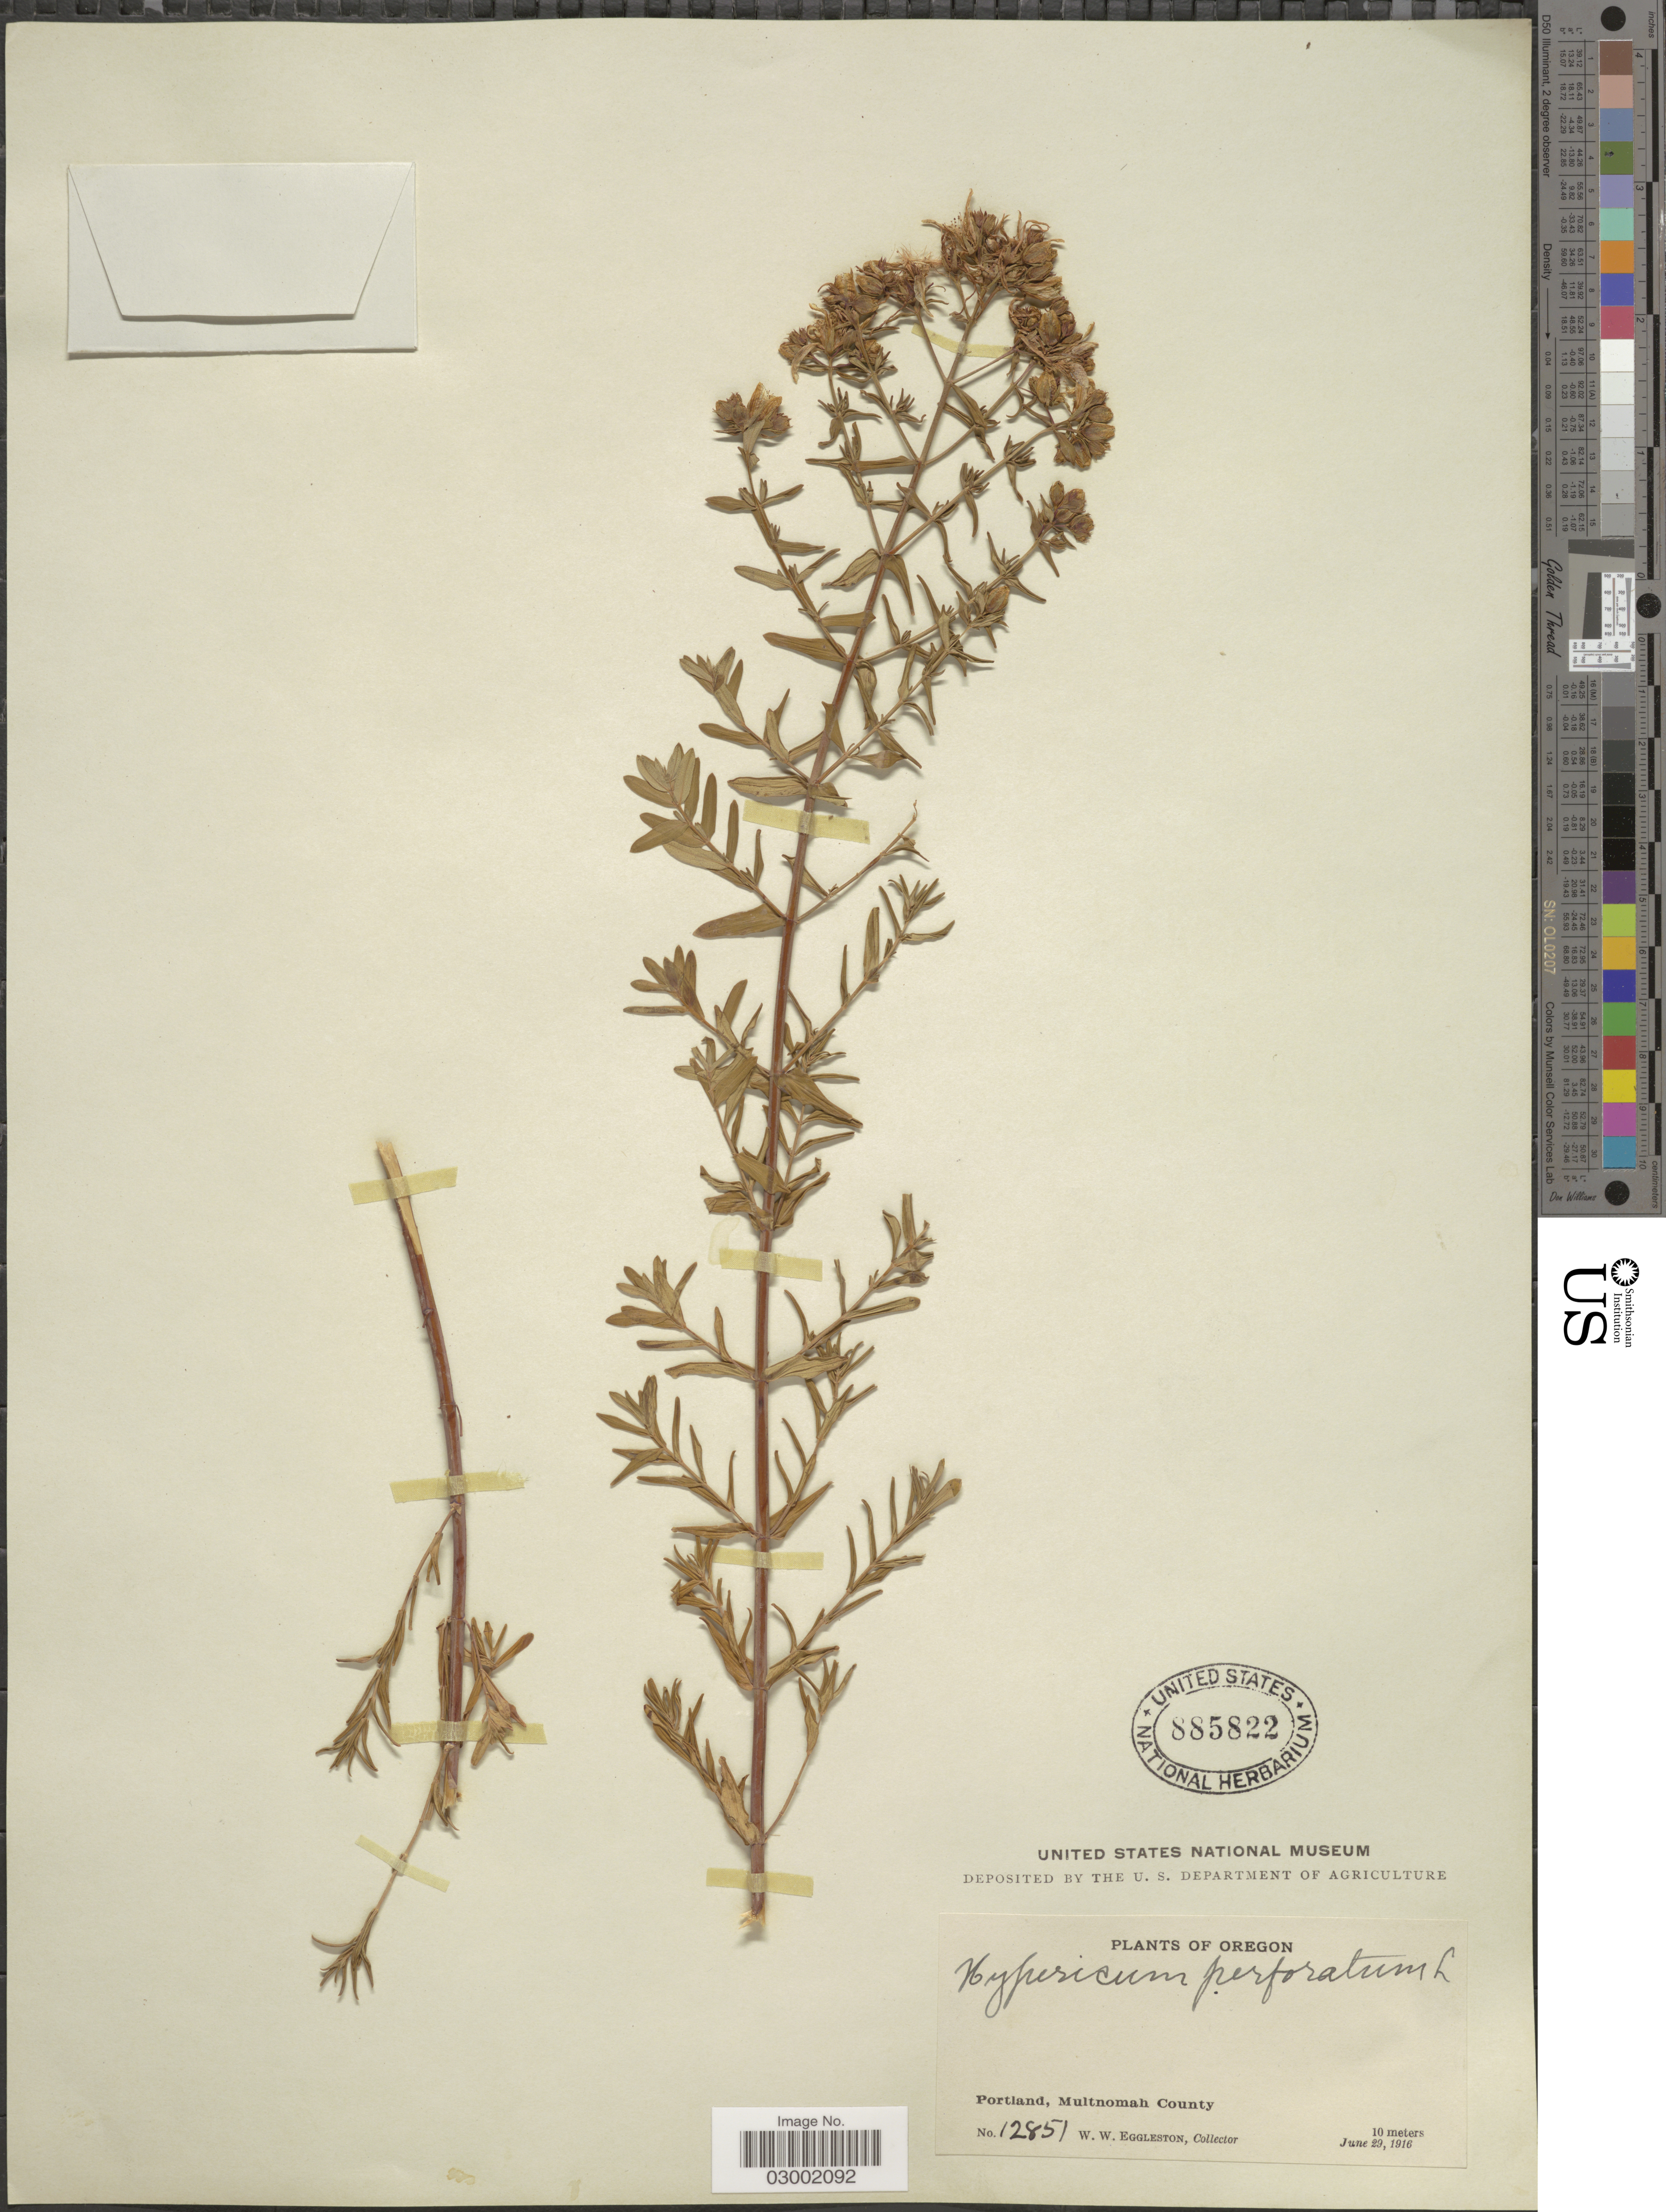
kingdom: Plantae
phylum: Tracheophyta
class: Magnoliopsida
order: Malpighiales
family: Hypericaceae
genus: Hypericum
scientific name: Hypericum perforatum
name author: L.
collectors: W. W. Eggleston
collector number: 12851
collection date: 1916-06-29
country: United States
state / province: Oregon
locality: Portland, Multnomah County.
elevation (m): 10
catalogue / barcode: US 885822